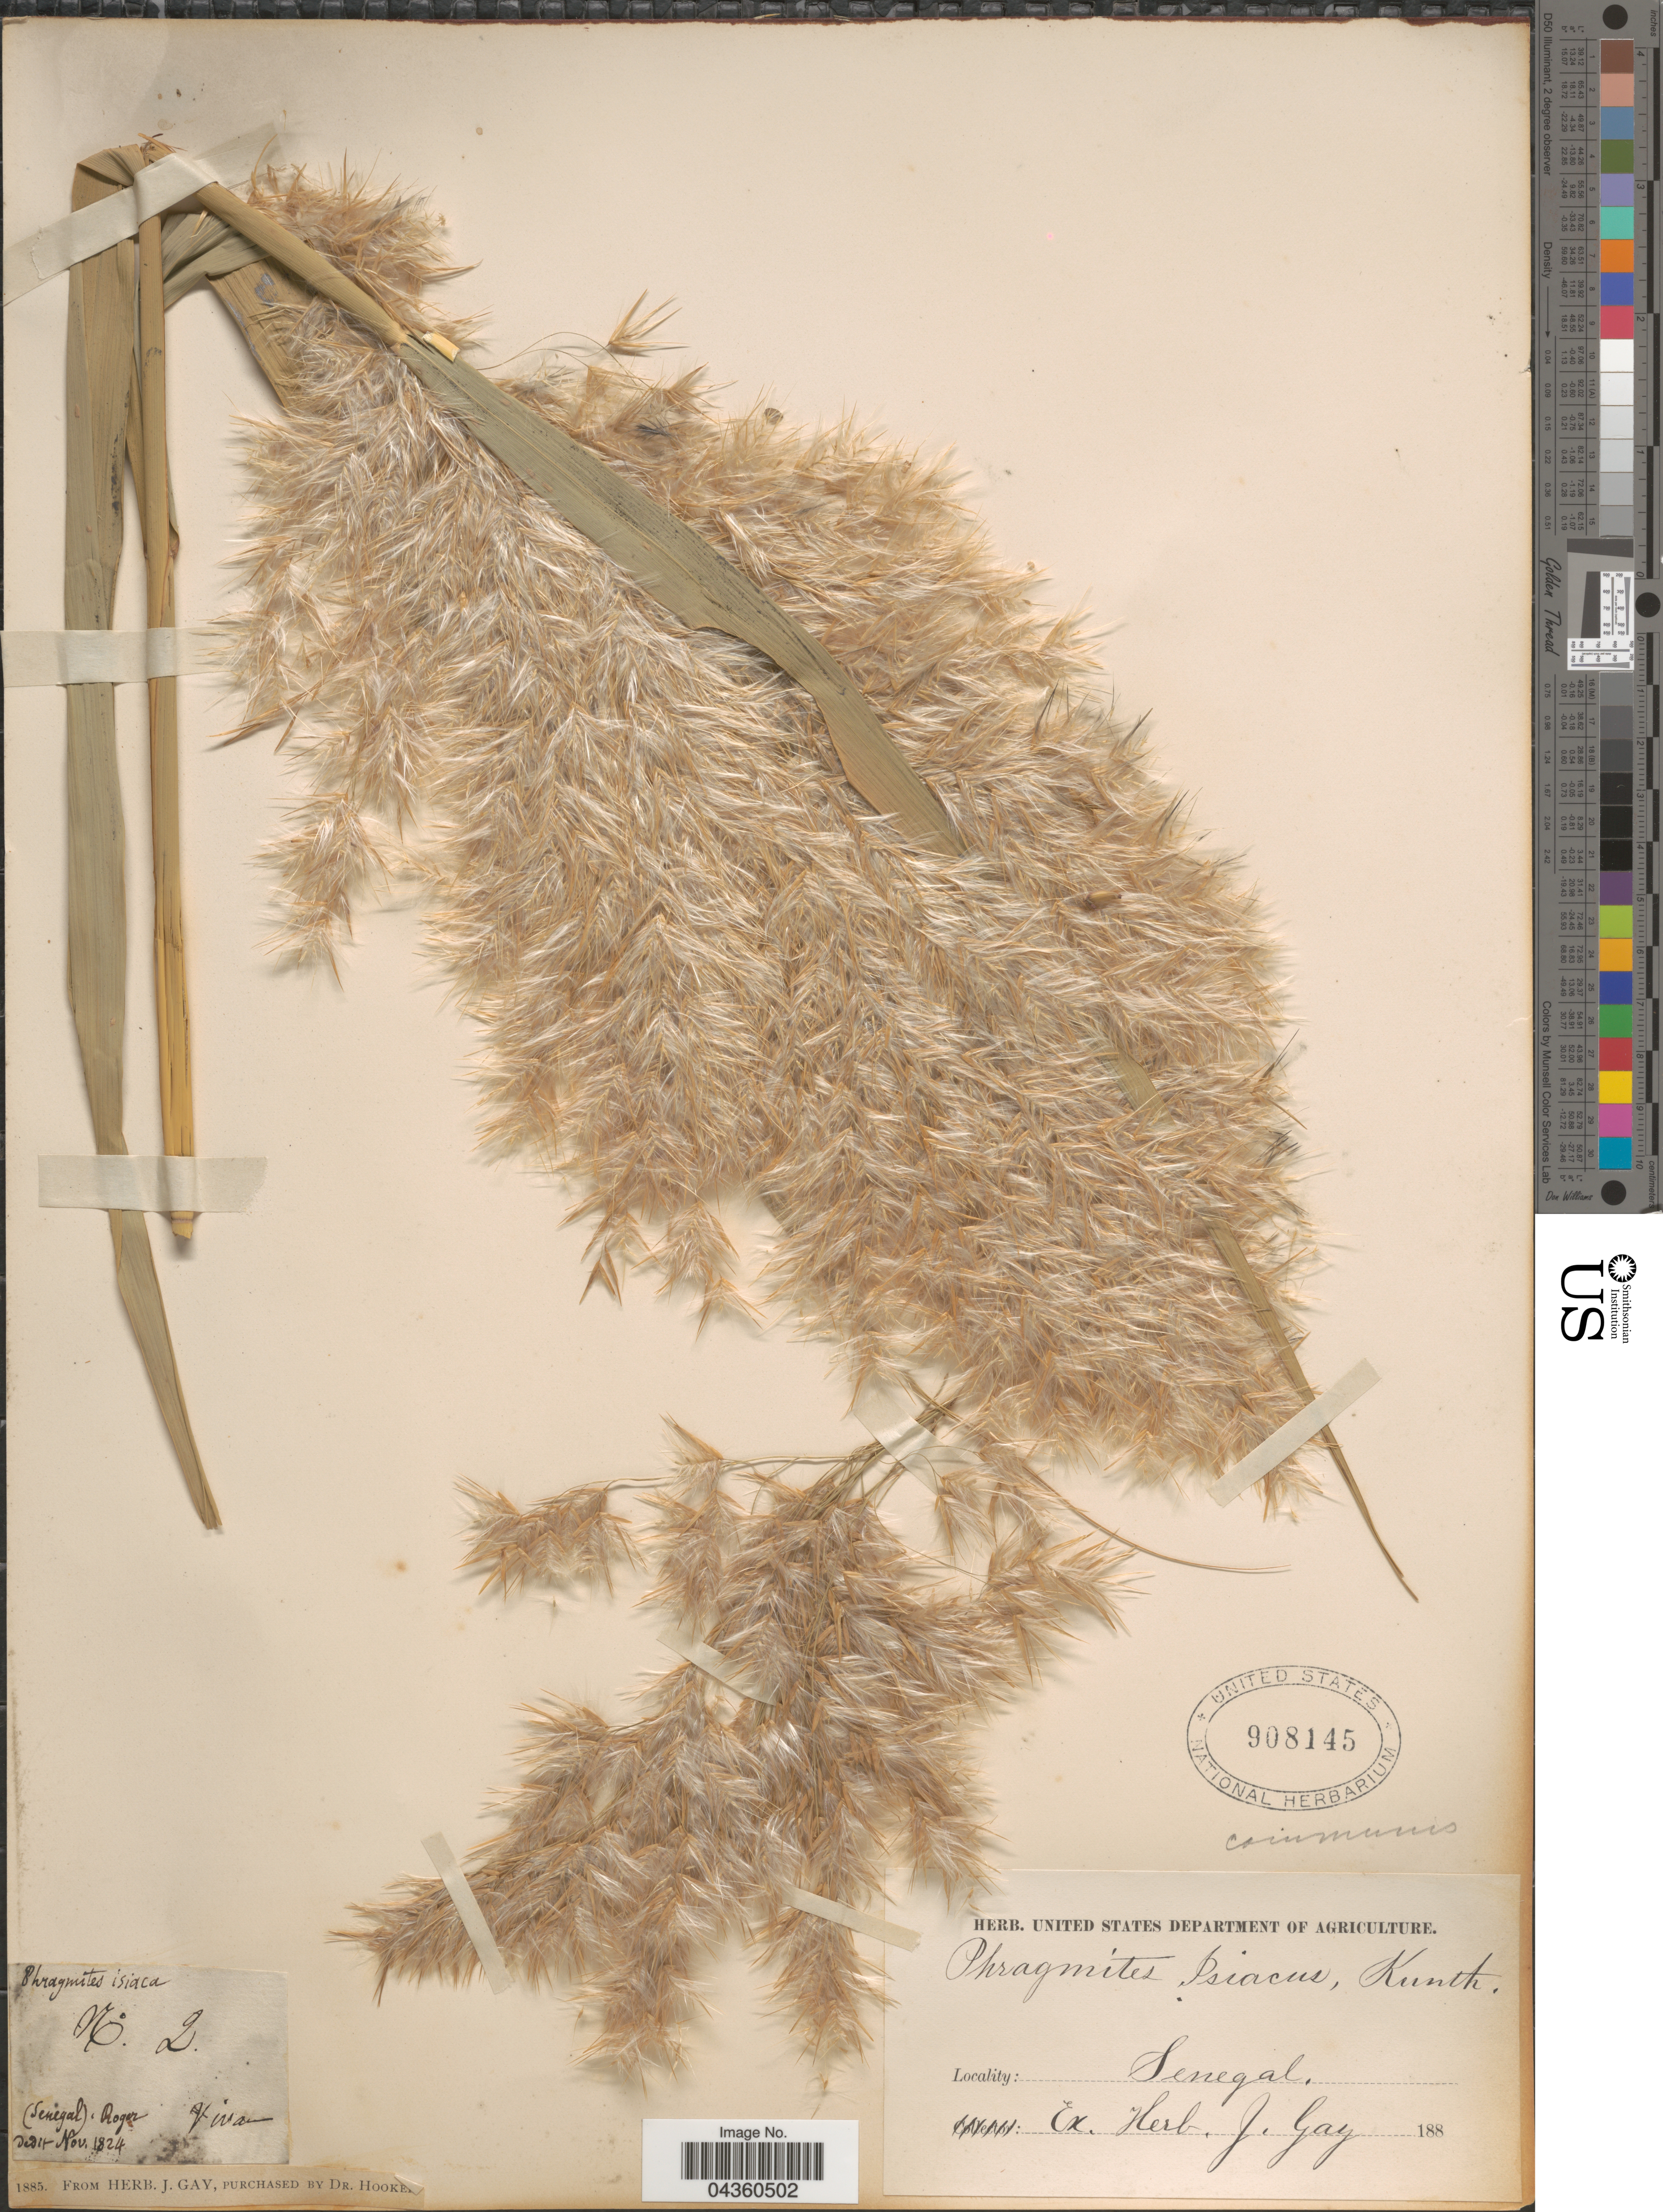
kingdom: Plantae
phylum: Tracheophyta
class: Liliopsida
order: Poales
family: Poaceae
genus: Phragmites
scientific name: Phragmites sp.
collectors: -. Roger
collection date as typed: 188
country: Senegal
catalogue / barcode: US 908145